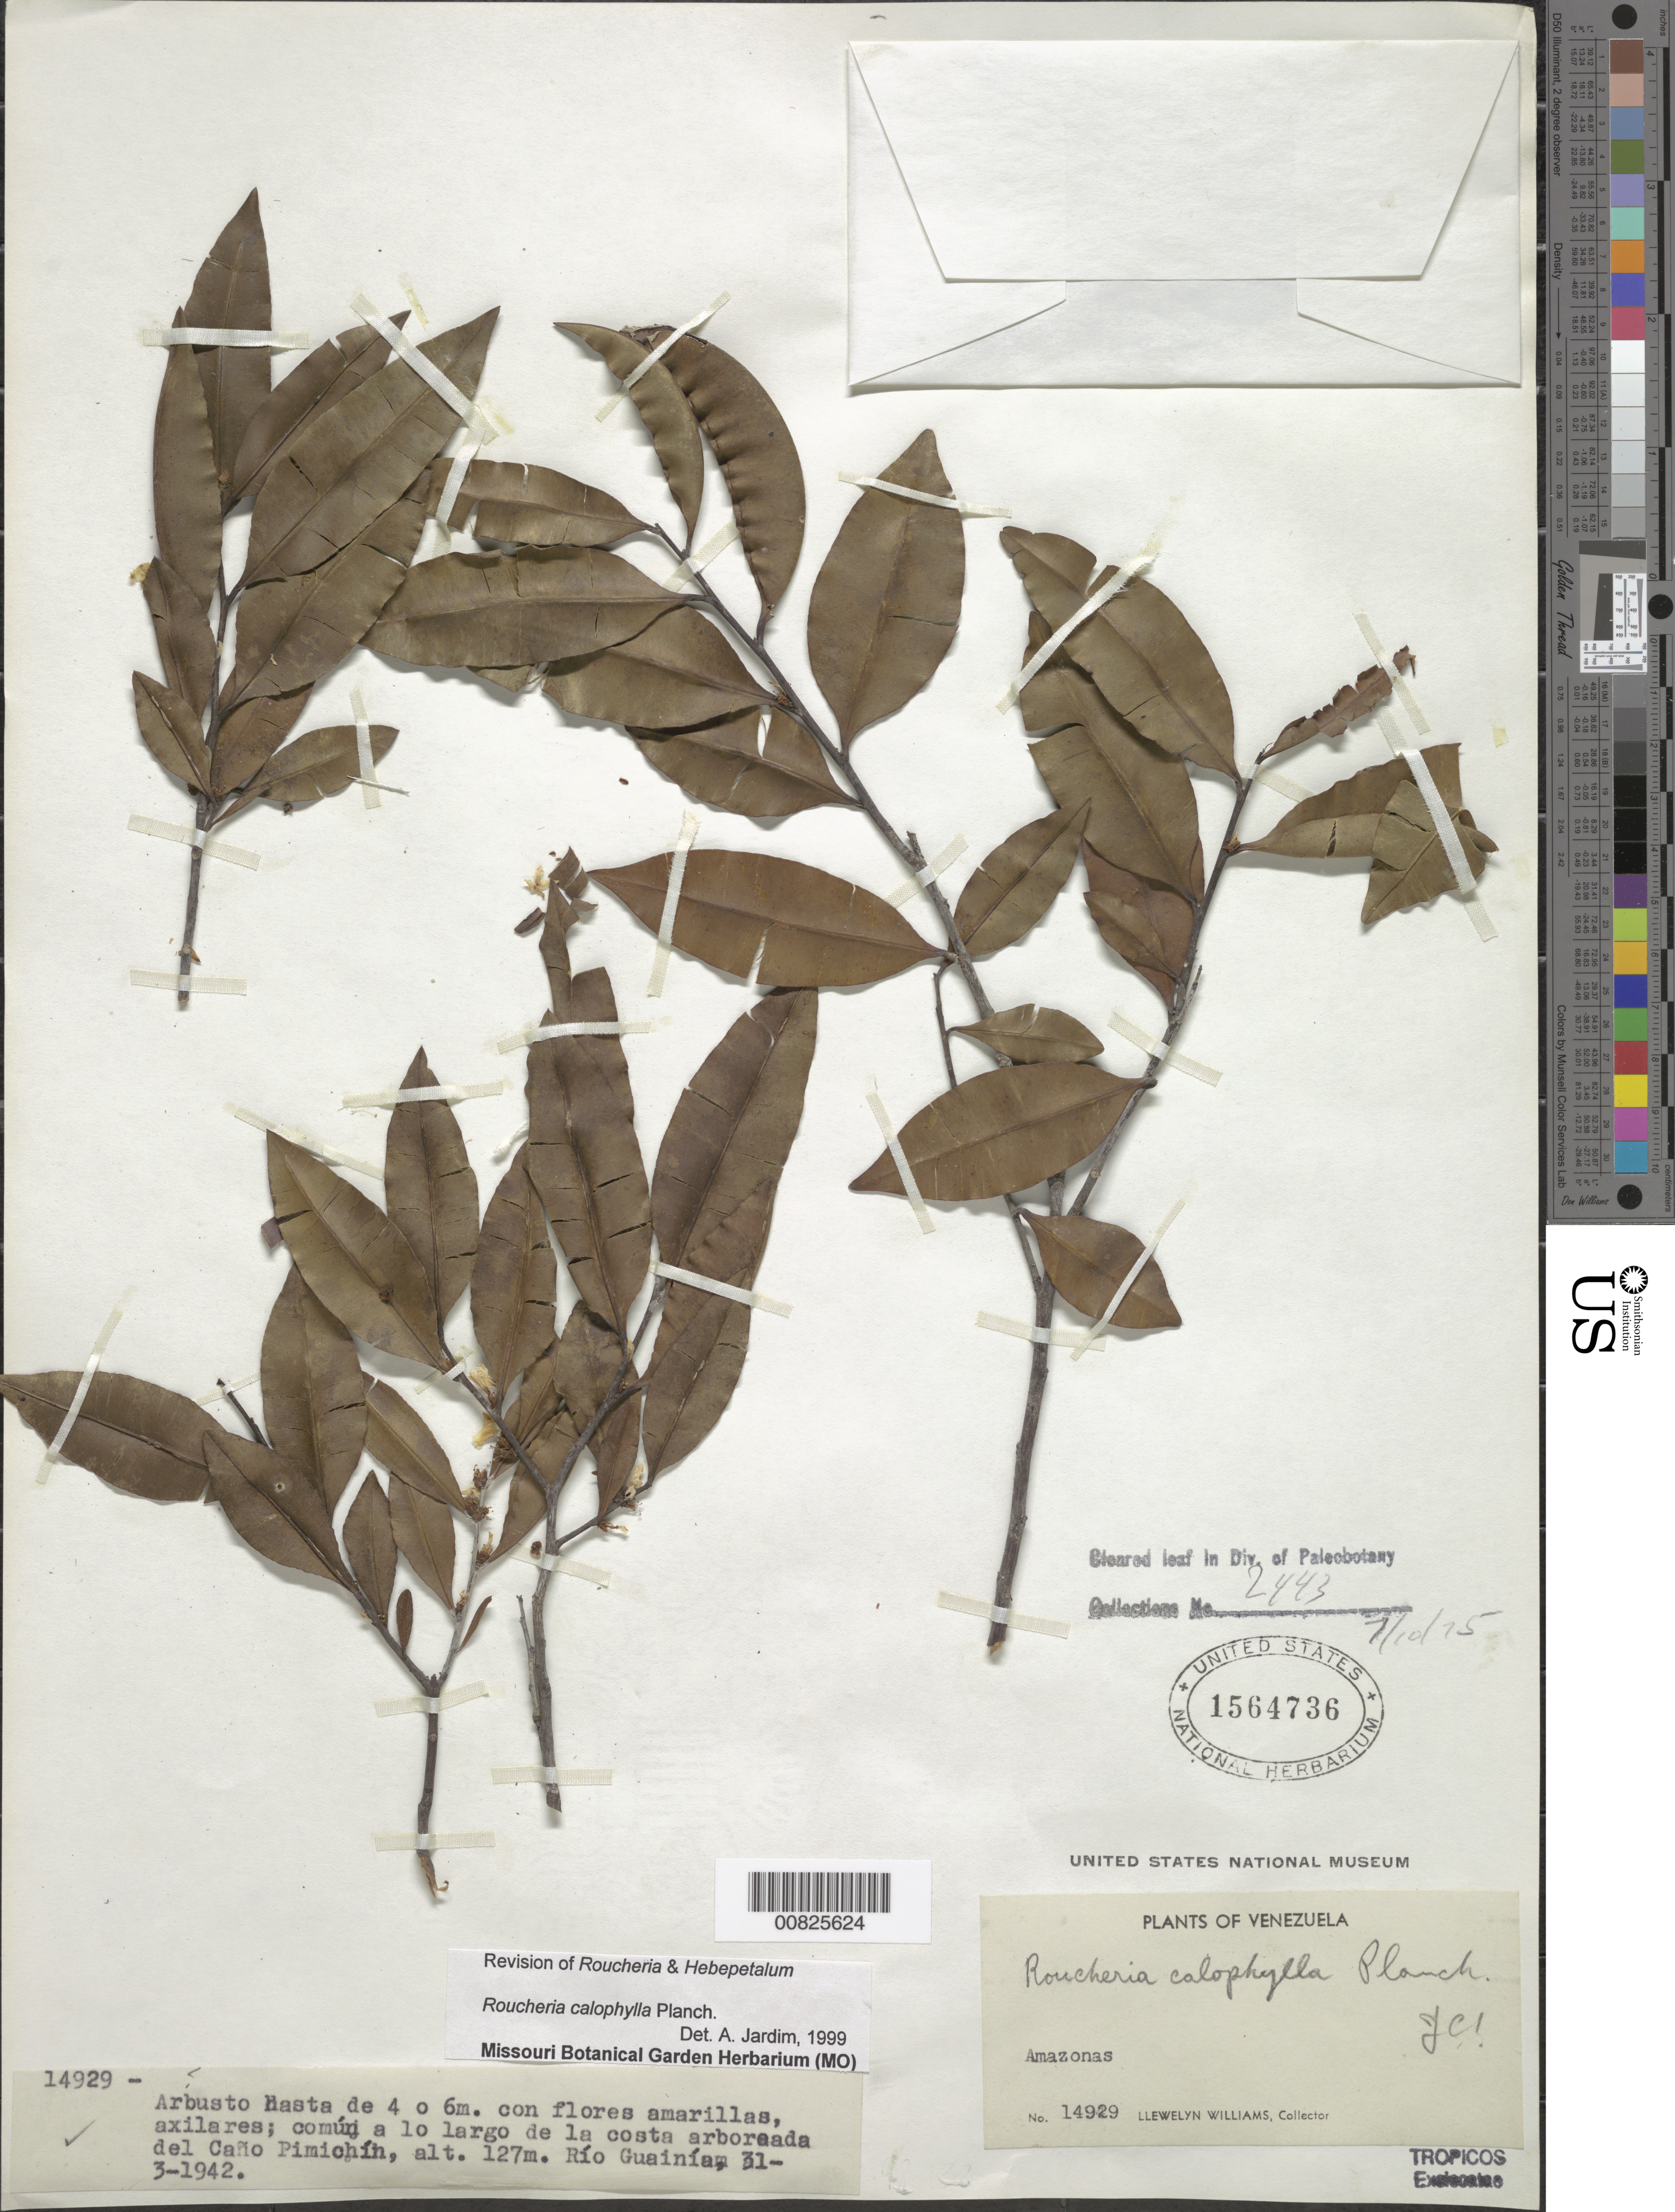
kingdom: Plantae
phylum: Tracheophyta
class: Magnoliopsida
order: Malpighiales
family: Linaceae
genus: Roucheria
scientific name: Roucheria calophylla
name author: Planch.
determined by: Jardim, A.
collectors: Ll. Williams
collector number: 14929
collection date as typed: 31-Mar-42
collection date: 1942-03-31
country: Venezuela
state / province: Amazonas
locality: Caño Pimichín, Río Guainía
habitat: A lo largo de la costa arboreada del caño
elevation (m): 120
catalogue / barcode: US 1564736